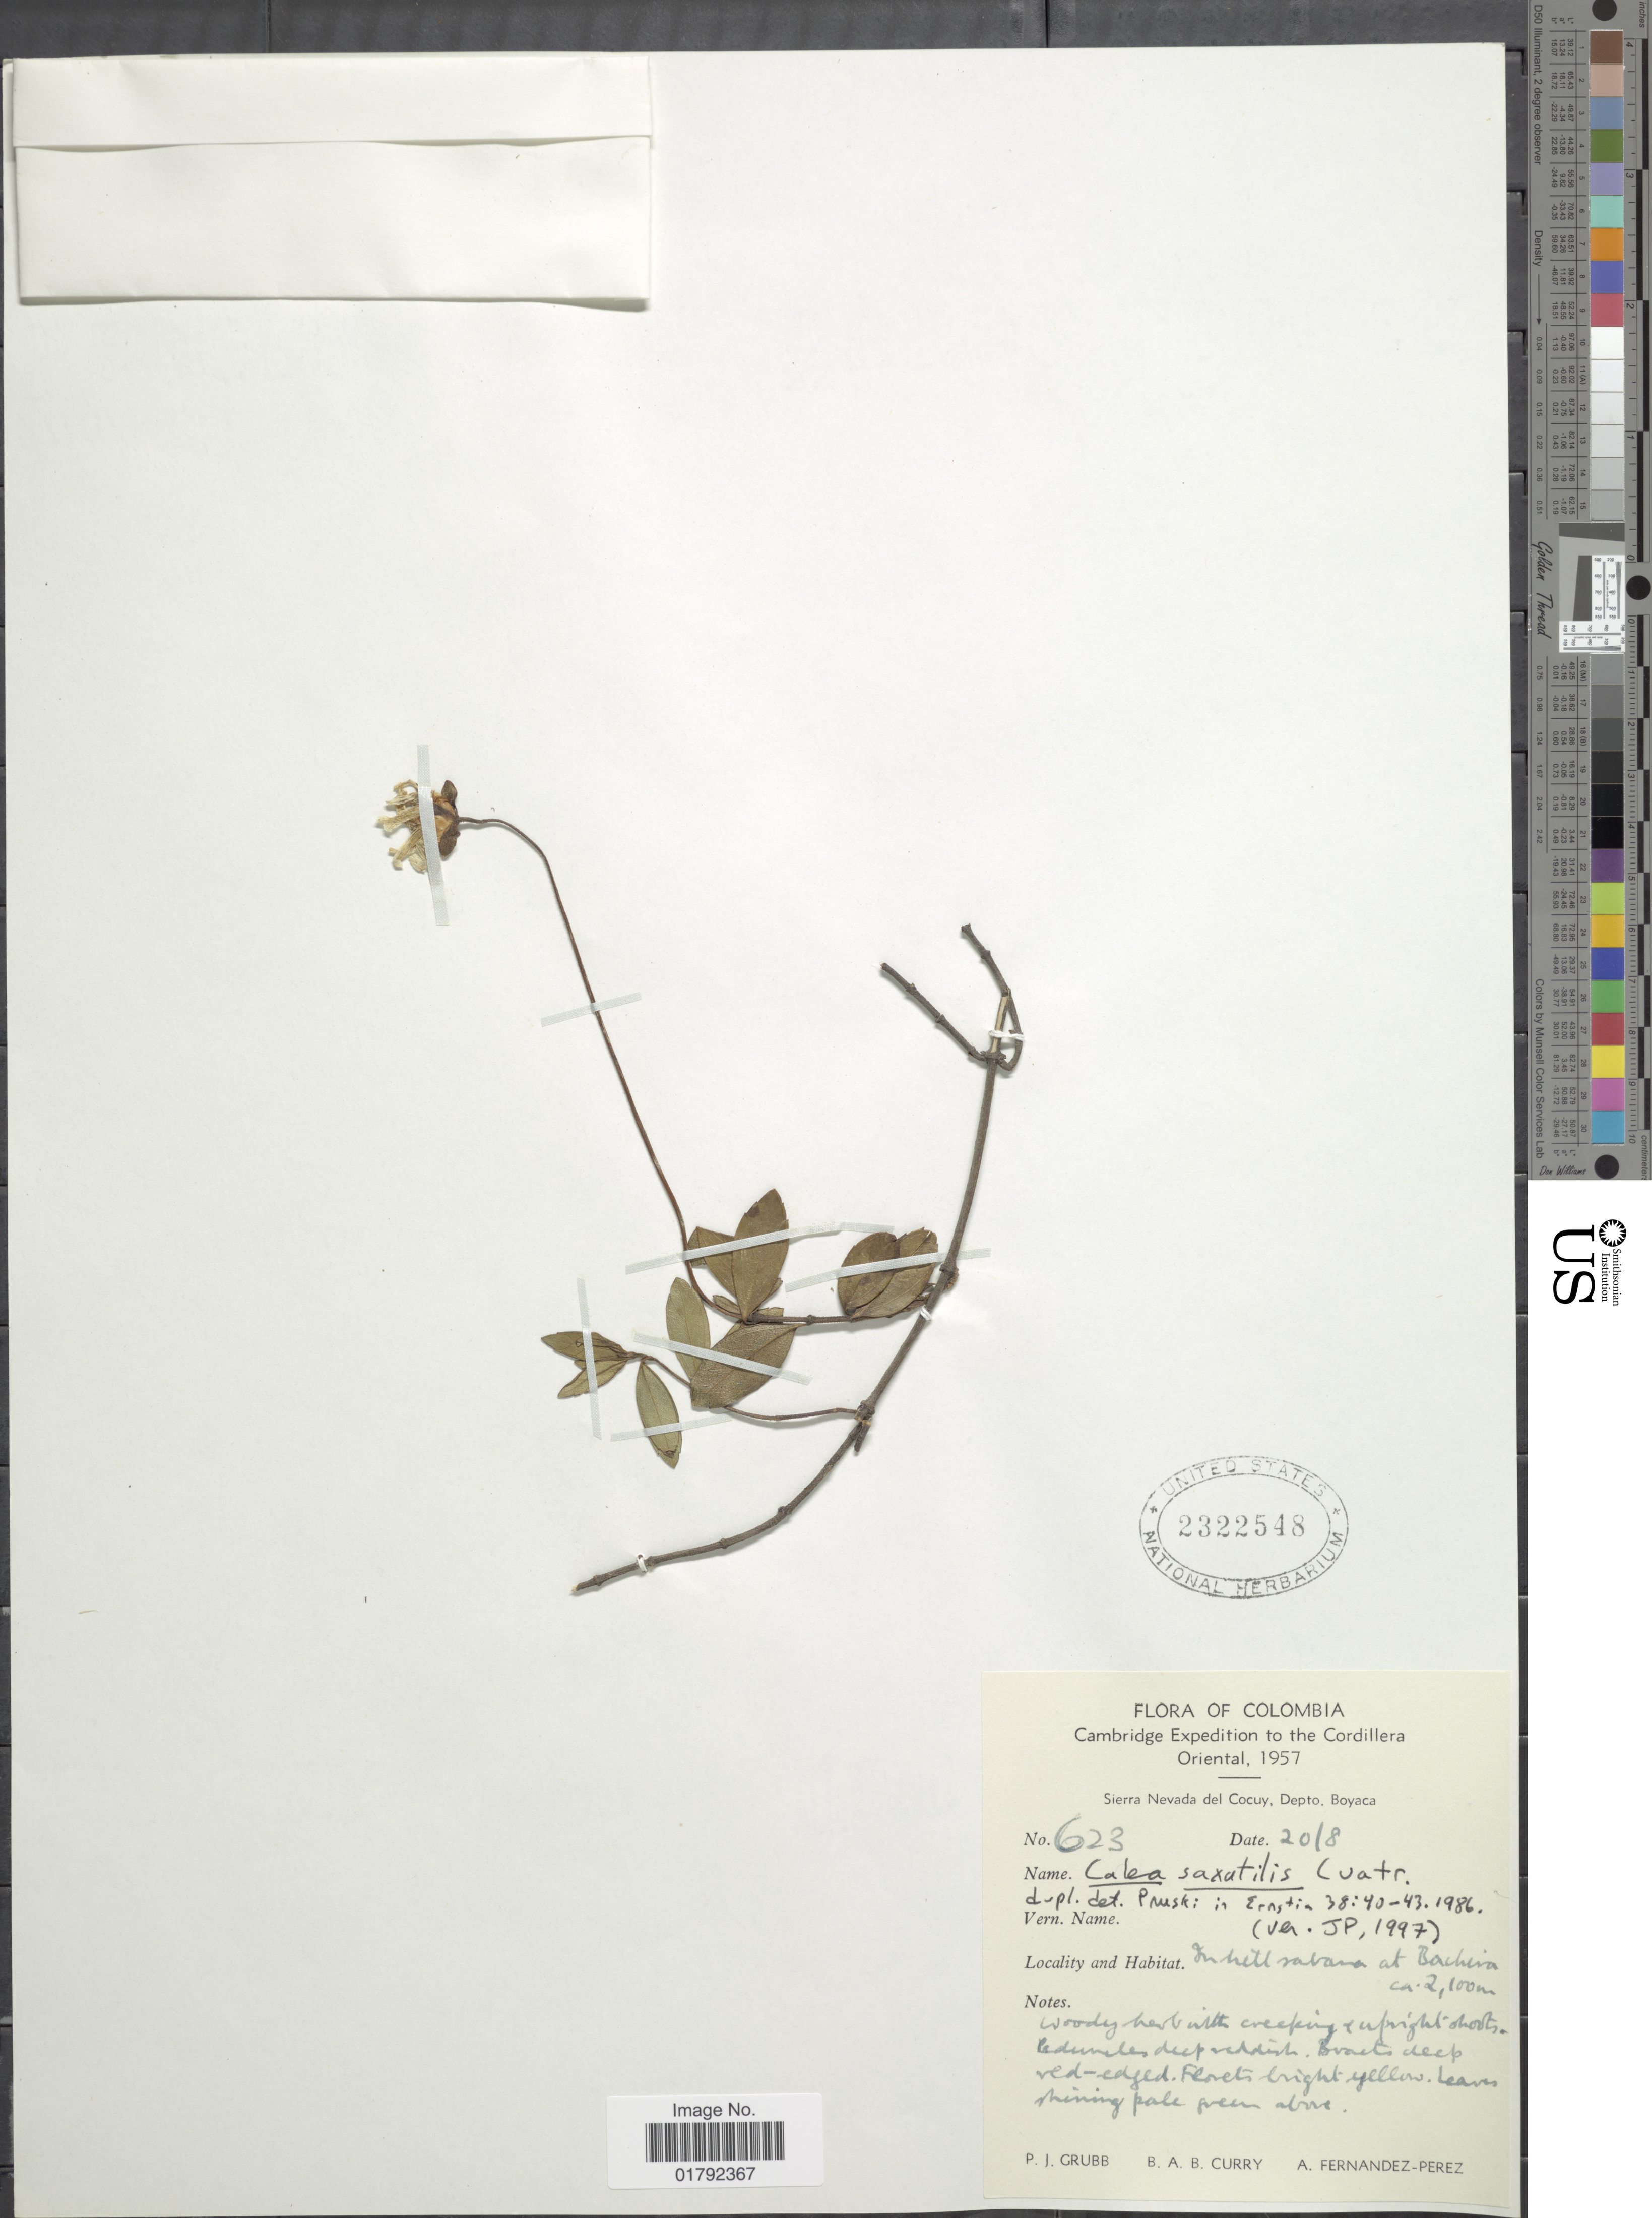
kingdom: Plantae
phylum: Tracheophyta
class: Magnoliopsida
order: Asterales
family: Asteraceae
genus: Calea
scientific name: Calea saxatilis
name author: Cuatrec.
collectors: P. J. Grubb, B. Curry & A. Fernández-Pérez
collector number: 623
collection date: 1957-08-20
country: Colombia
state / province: Boyacá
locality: Cordillera Oriental, Sierra Nevada del Cocuy, in hill sabana at Bachira.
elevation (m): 2100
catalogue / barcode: US 2322548